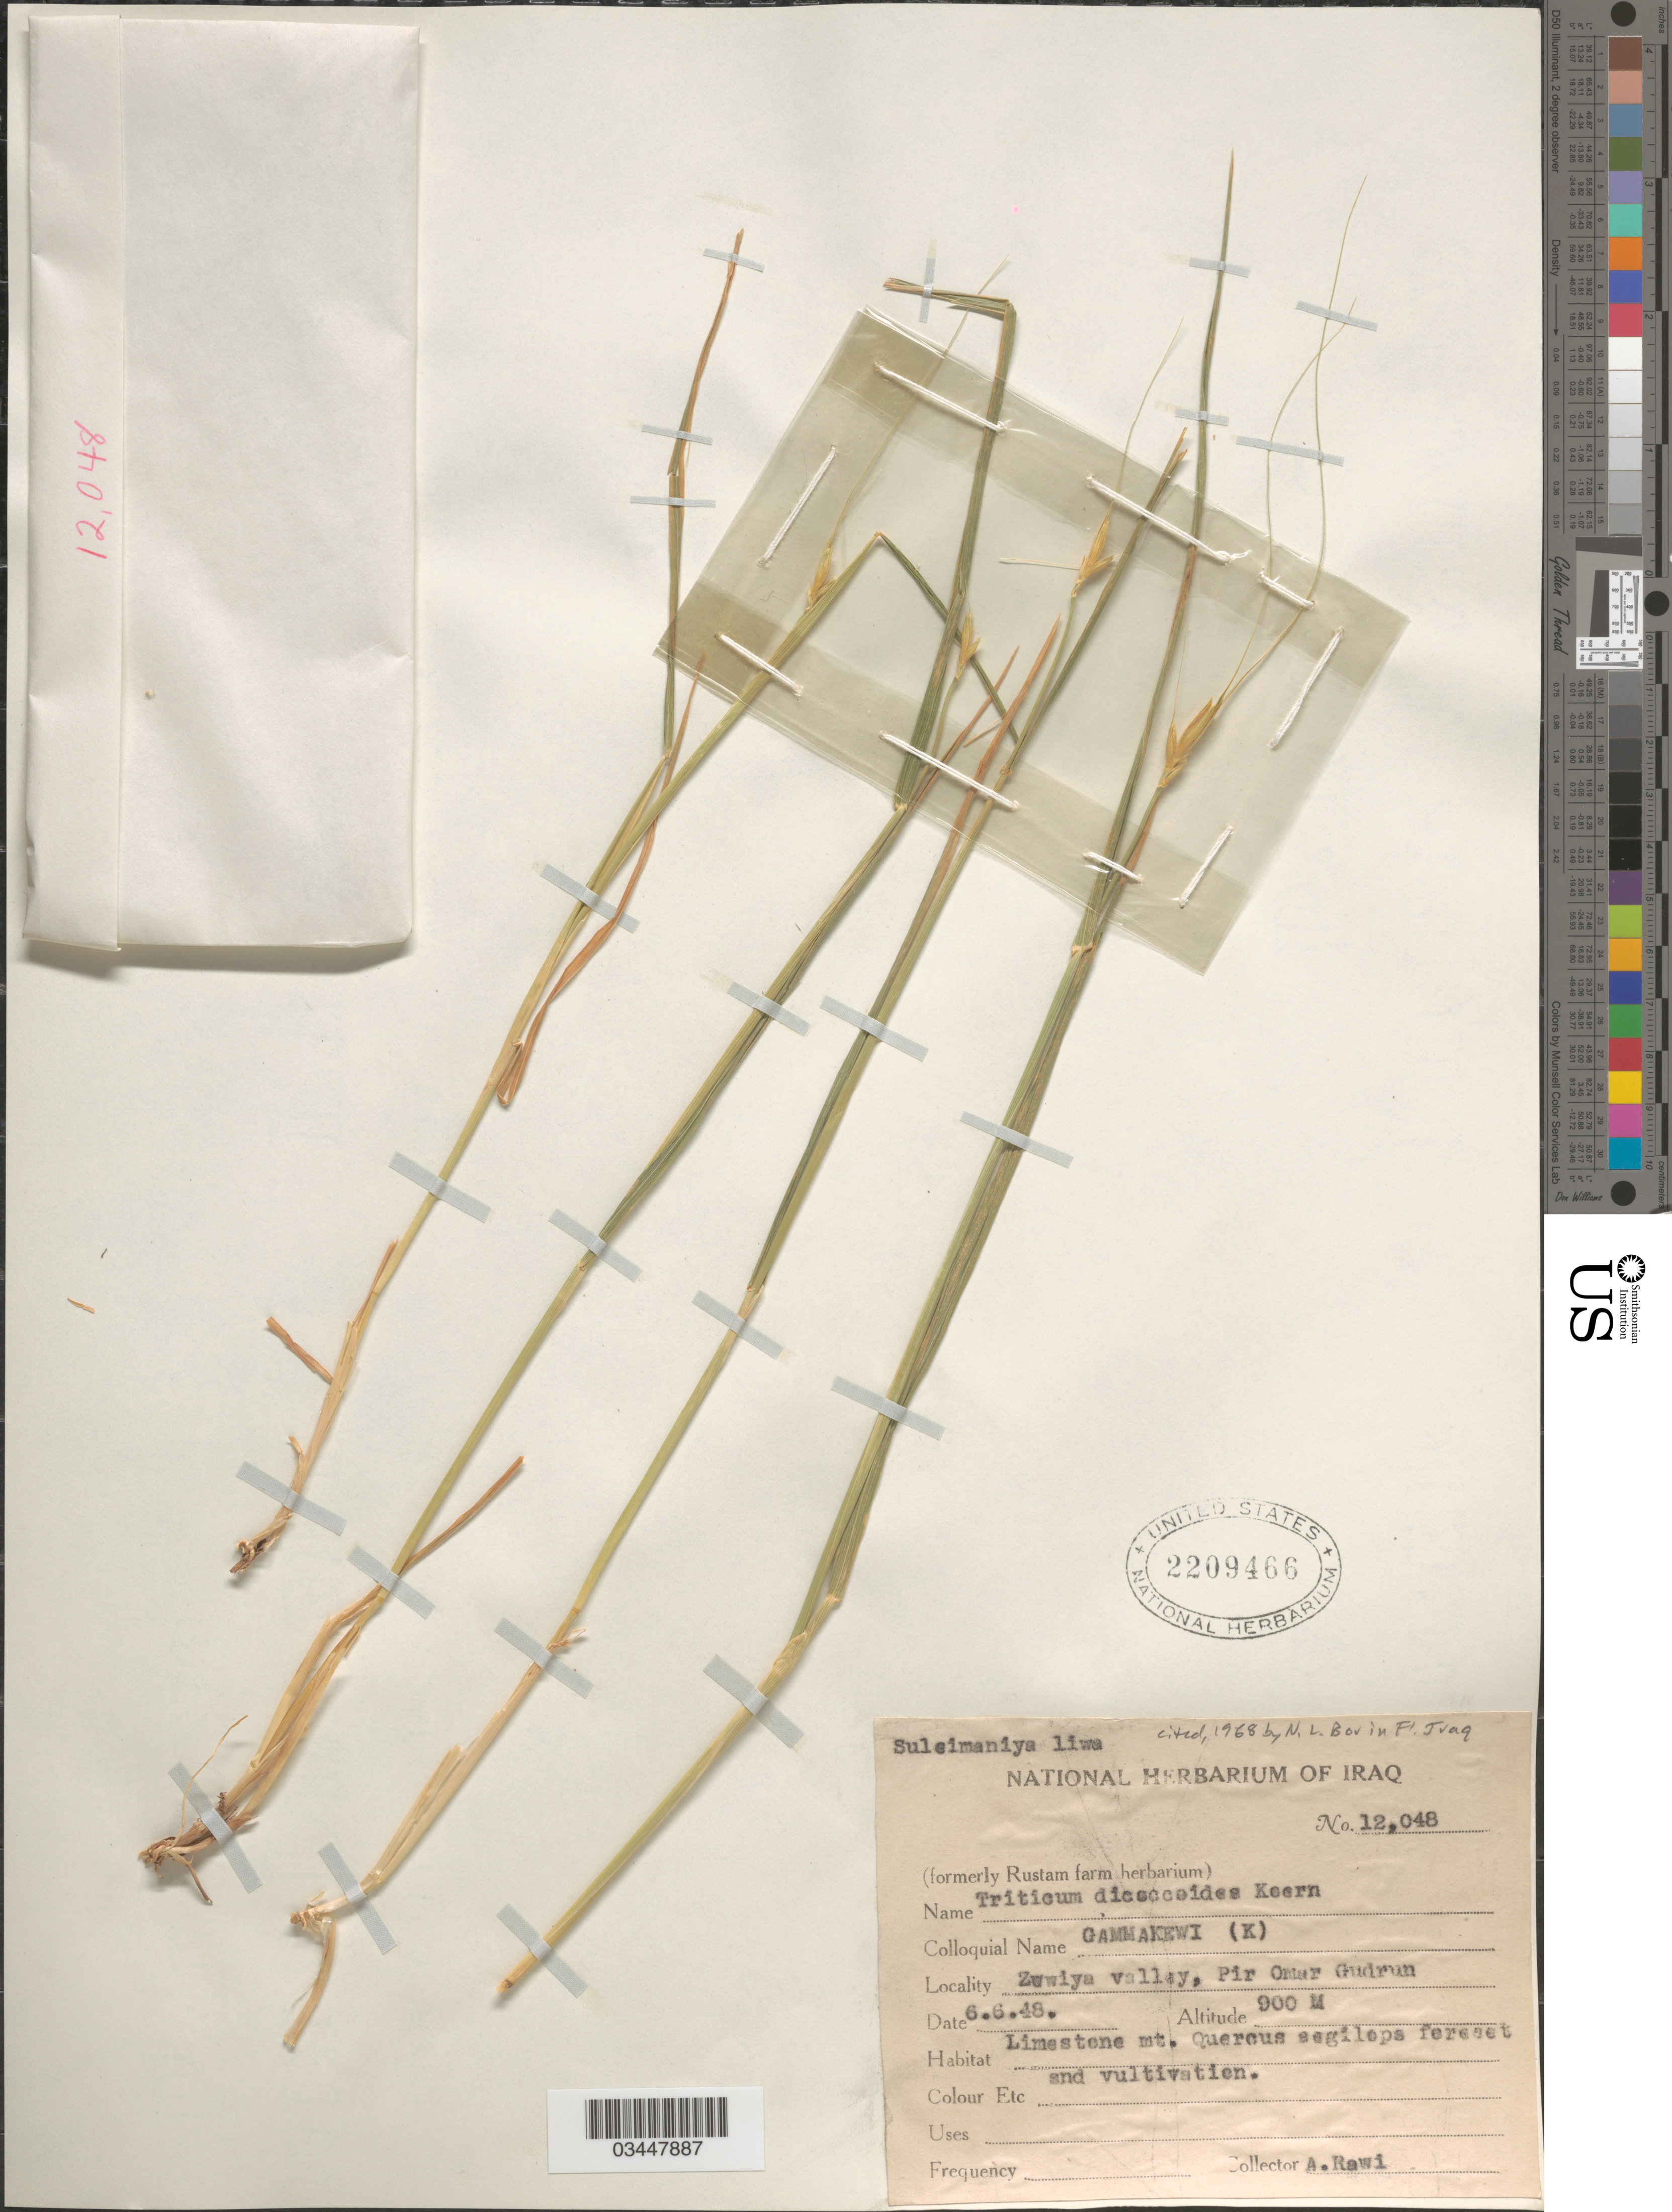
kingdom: Plantae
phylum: Tracheophyta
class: Liliopsida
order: Poales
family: Poaceae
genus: Triticum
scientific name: Triticum dicoccoides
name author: (Körn.) Körn. ex Schweinf.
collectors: A. Rawi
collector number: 12048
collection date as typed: Transcribed d/m/y: 6/6/48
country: Iraq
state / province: As Sulaymānīyah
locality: Suleimaniya liwa. Zuwiya valley, Pir Omar Gudrun.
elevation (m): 900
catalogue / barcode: US 2209466